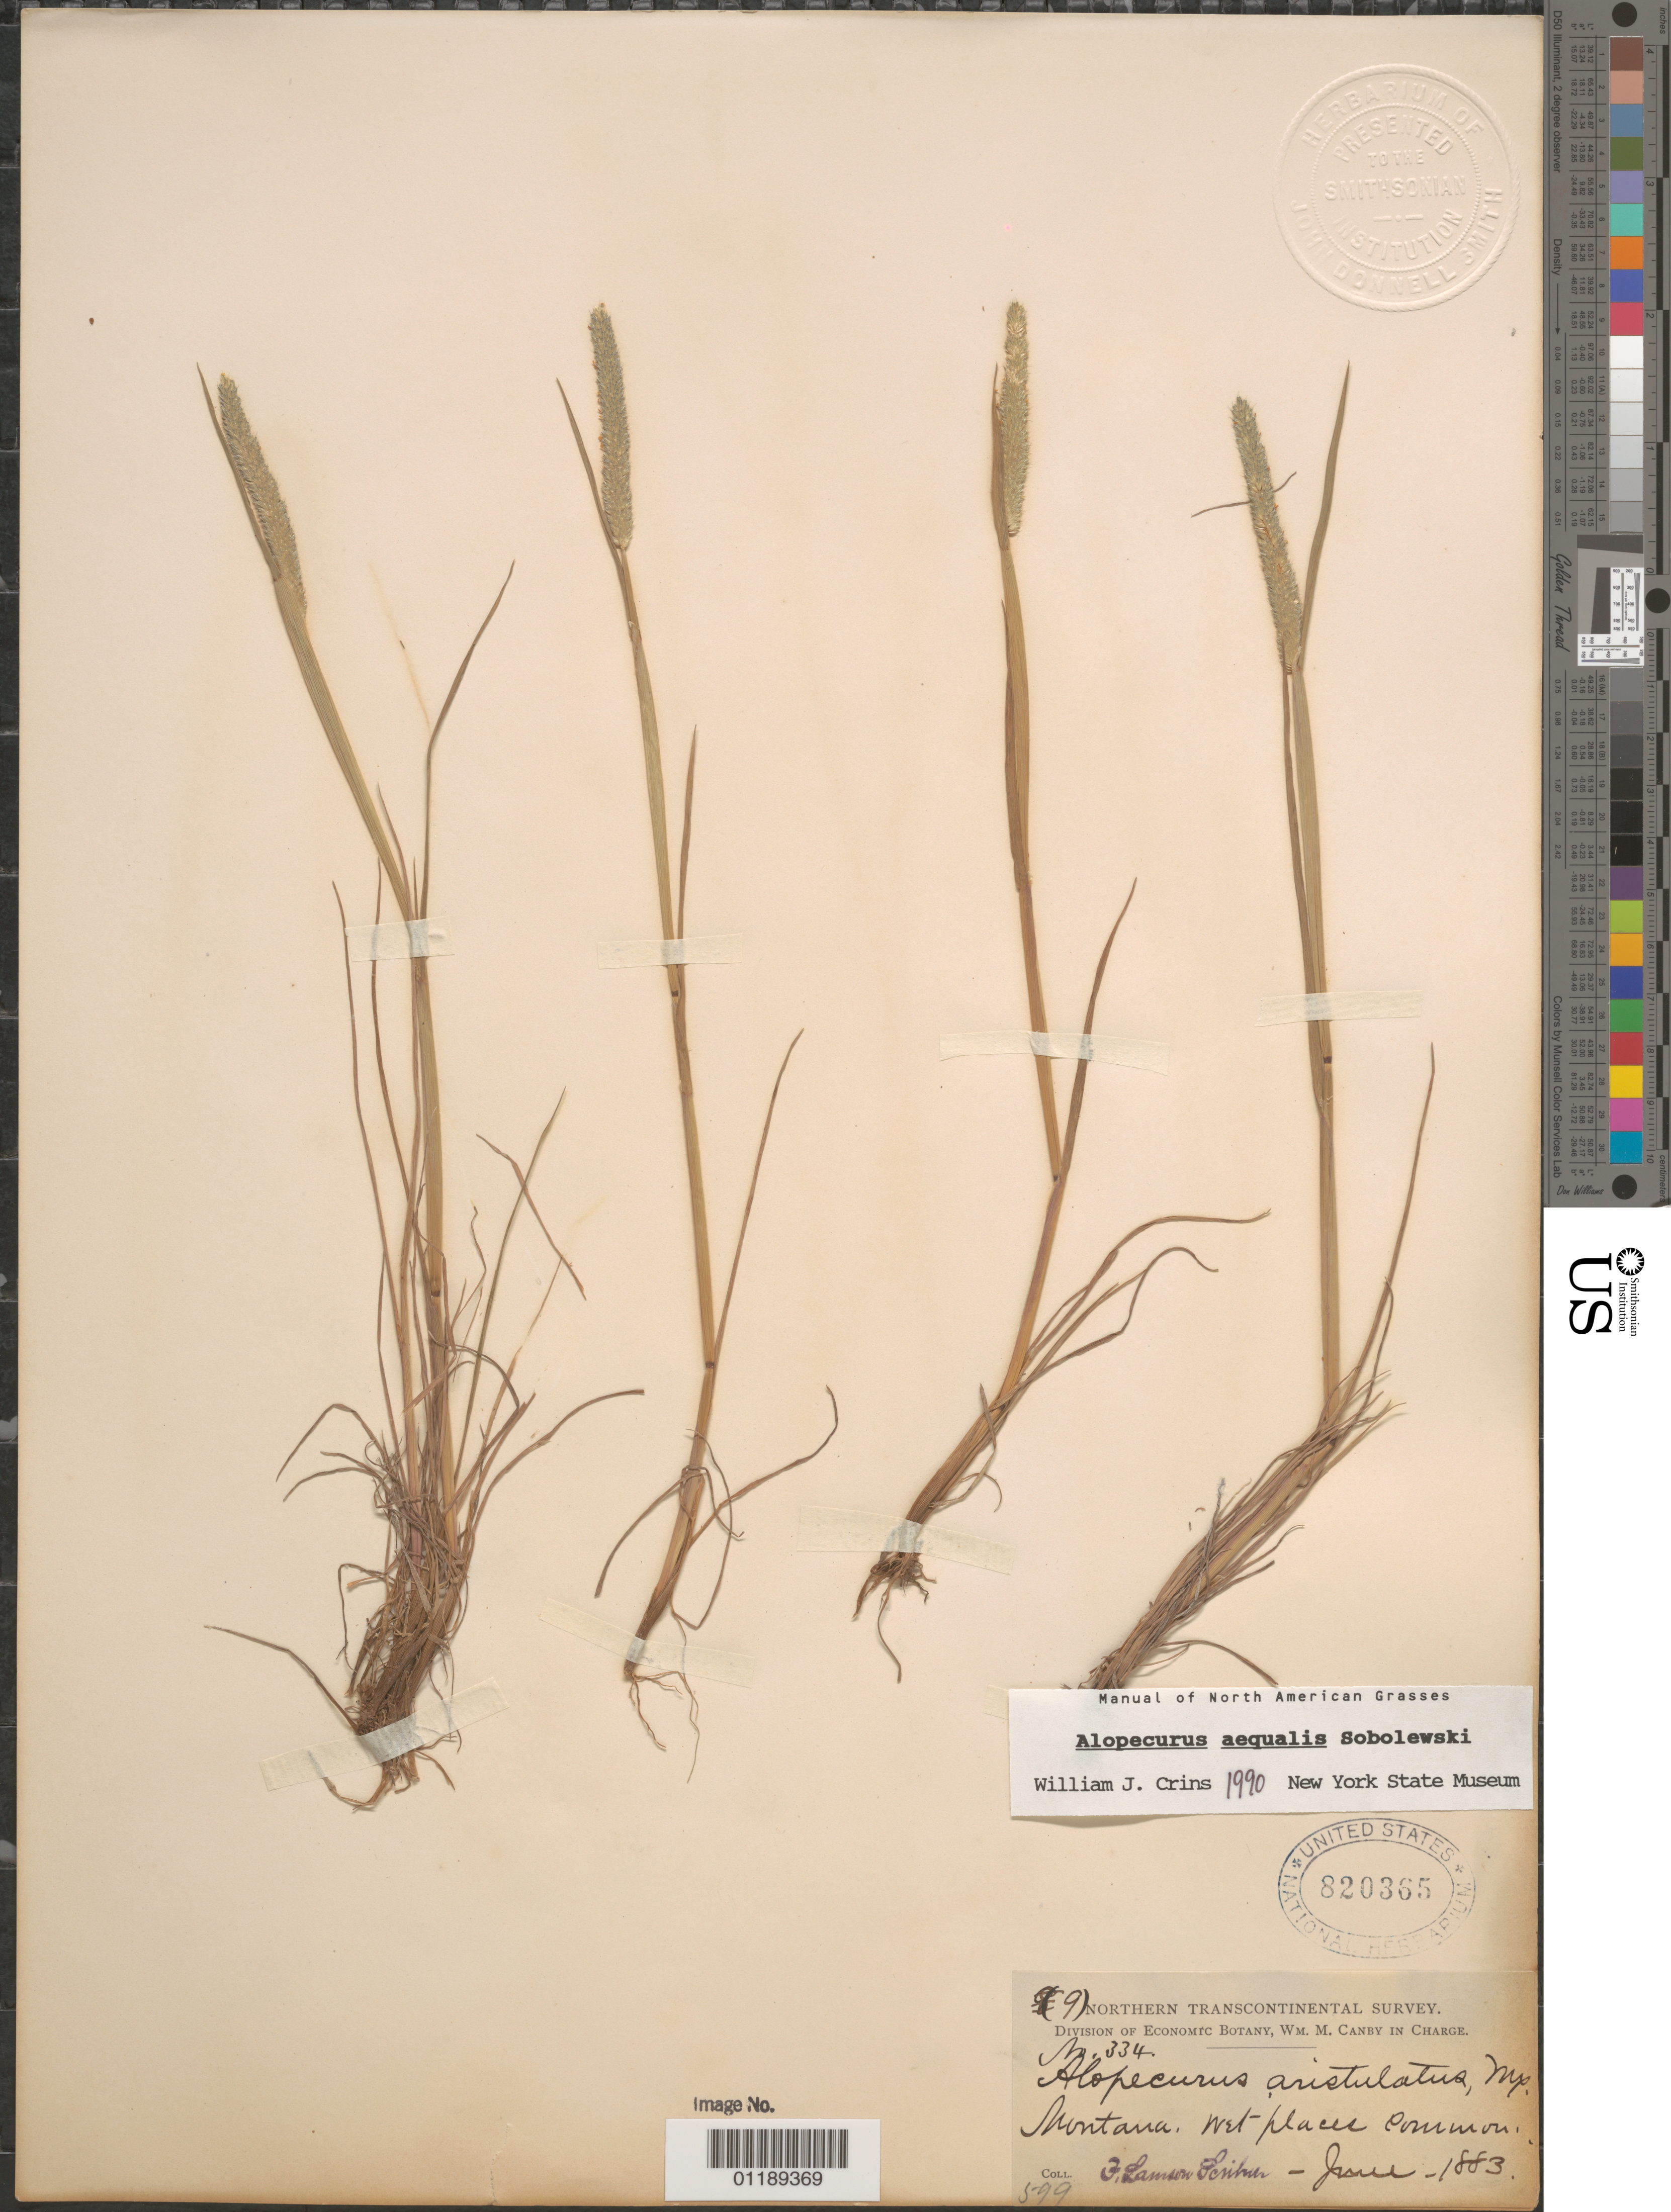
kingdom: Plantae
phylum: Tracheophyta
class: Liliopsida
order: Poales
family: Poaceae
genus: Alopecurus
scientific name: Alopecurus aequalis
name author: Sobol.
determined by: Crins, W. J.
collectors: F. L. Scribner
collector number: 334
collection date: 1883-06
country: United States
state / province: Montana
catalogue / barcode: US 820365